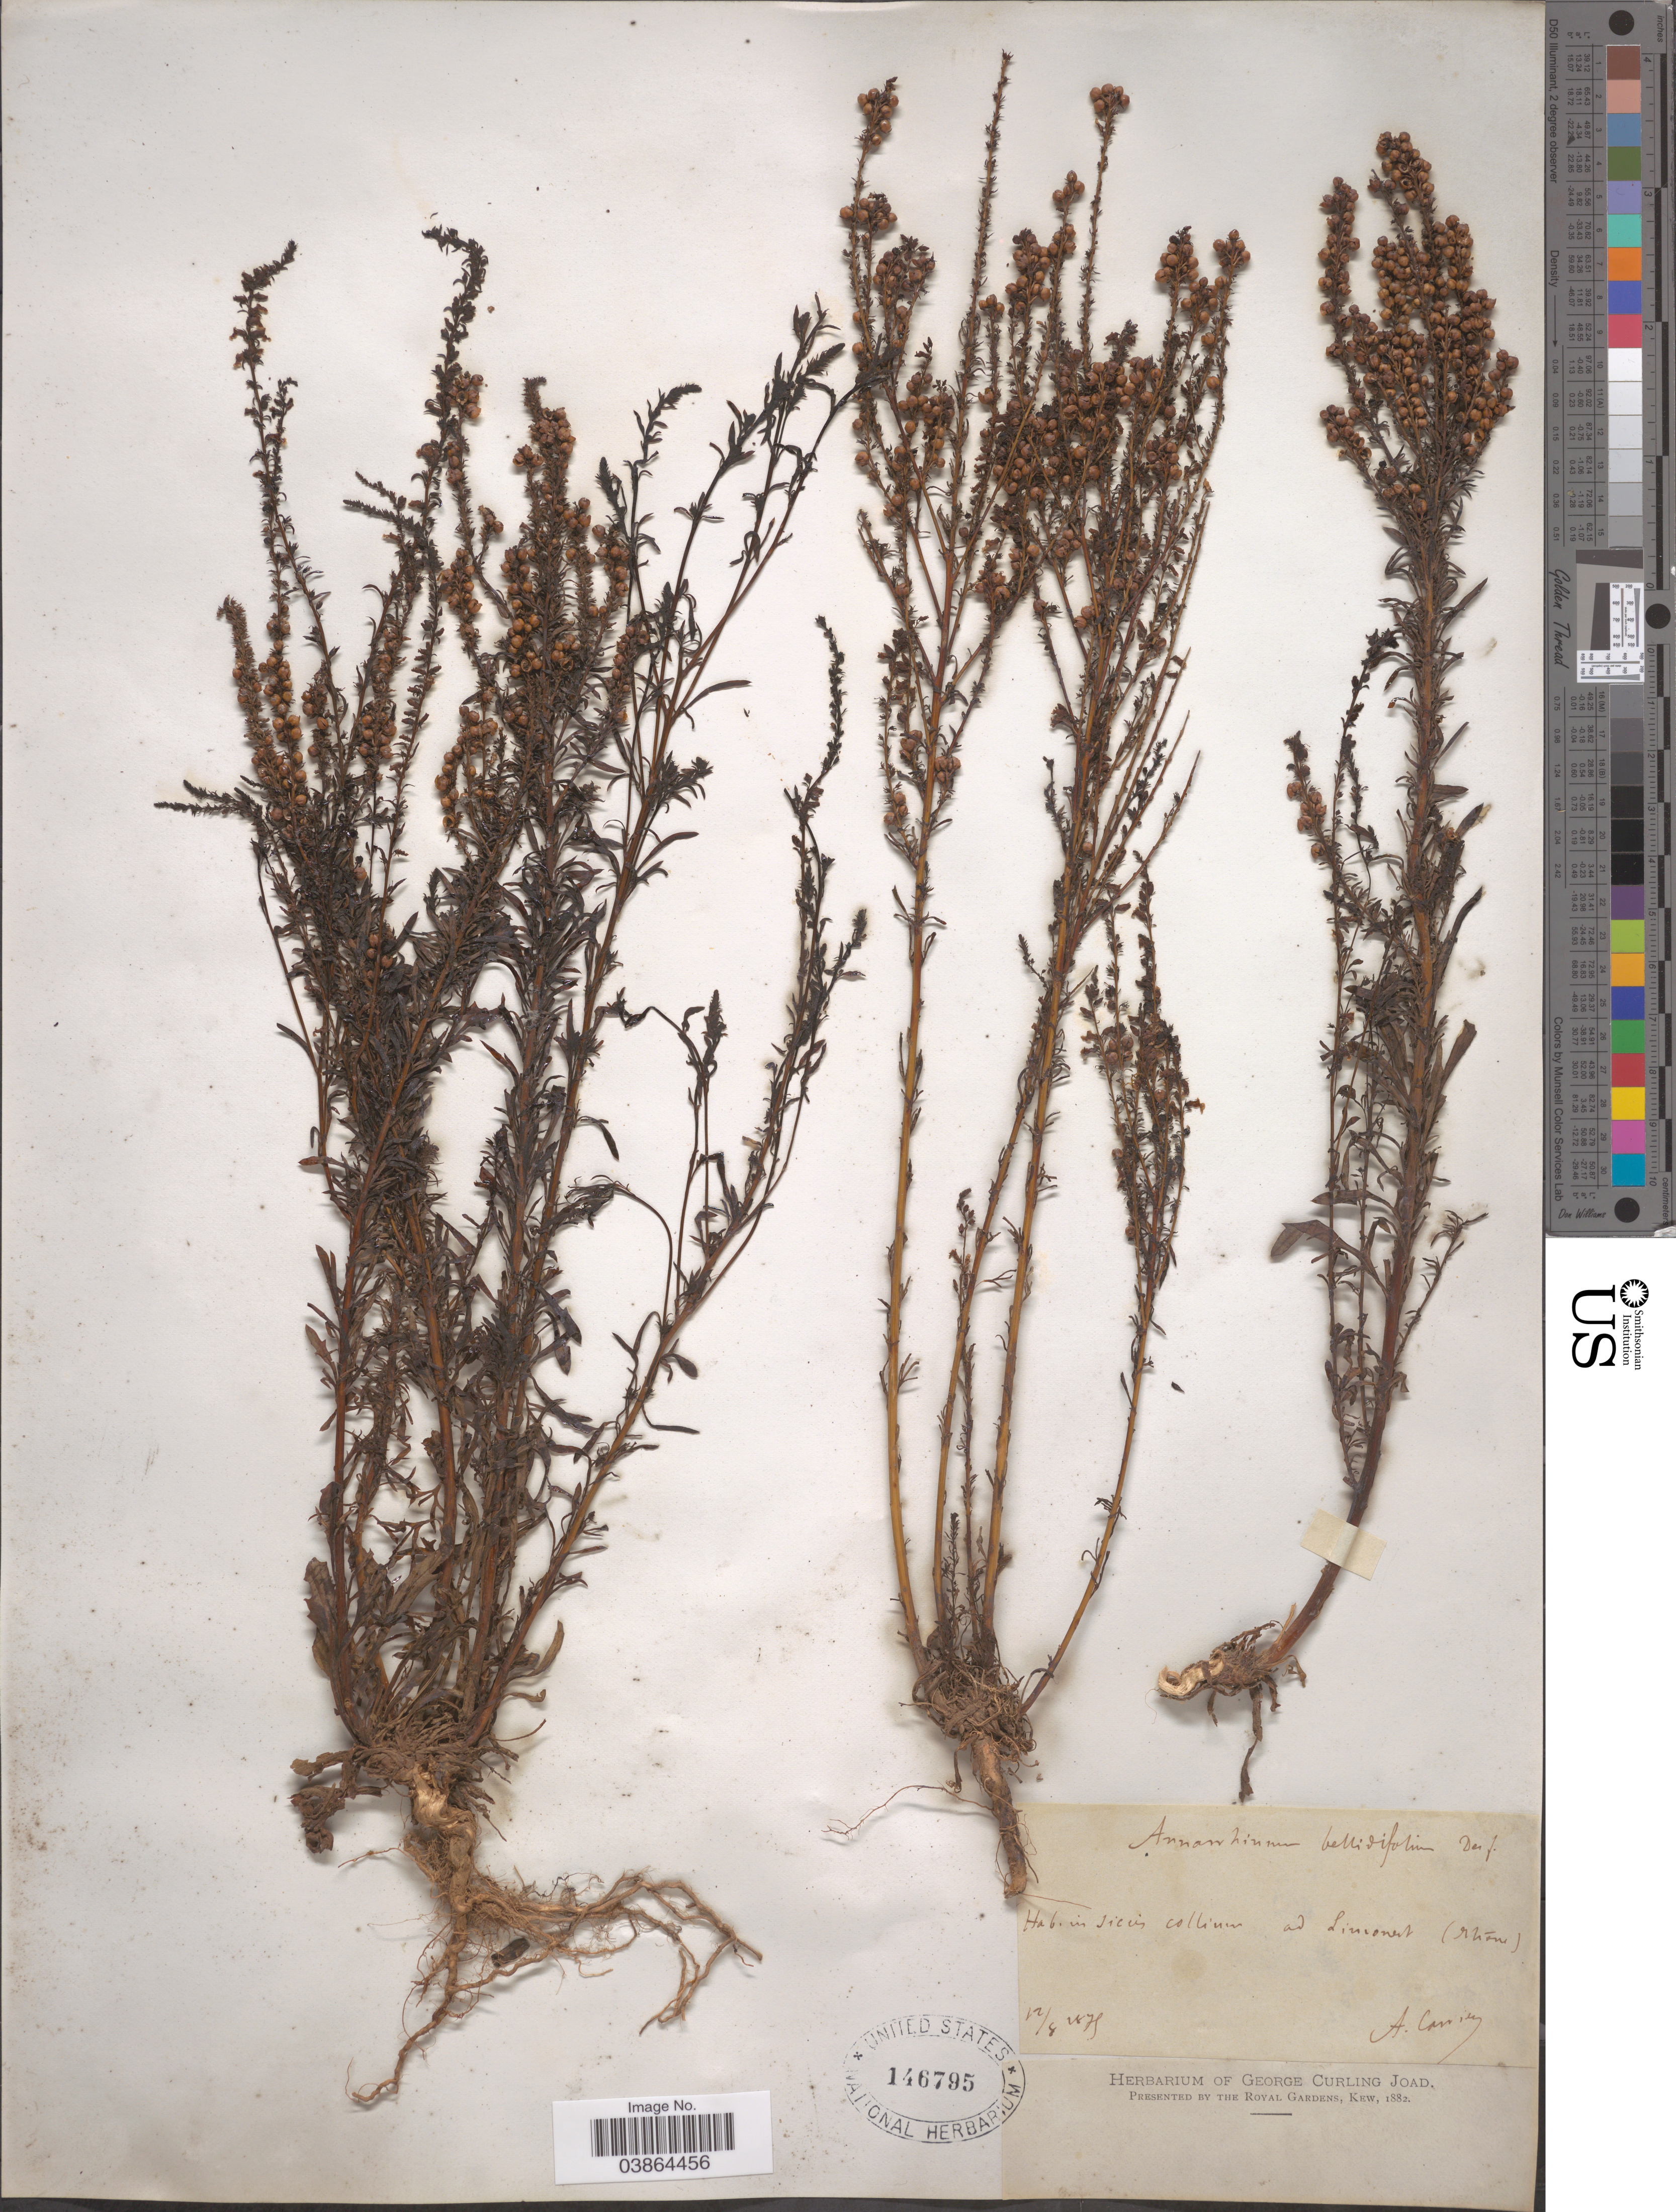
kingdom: Plantae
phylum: Tracheophyta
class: Magnoliopsida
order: Lamiales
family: Plantaginaceae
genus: Anarrhinum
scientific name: Anarrhinum bellidifolium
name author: (L.) Willd.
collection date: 1875-04-12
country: France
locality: In dicis colliun ad Limonest [interpreted] (Rhóne).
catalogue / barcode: US 146795